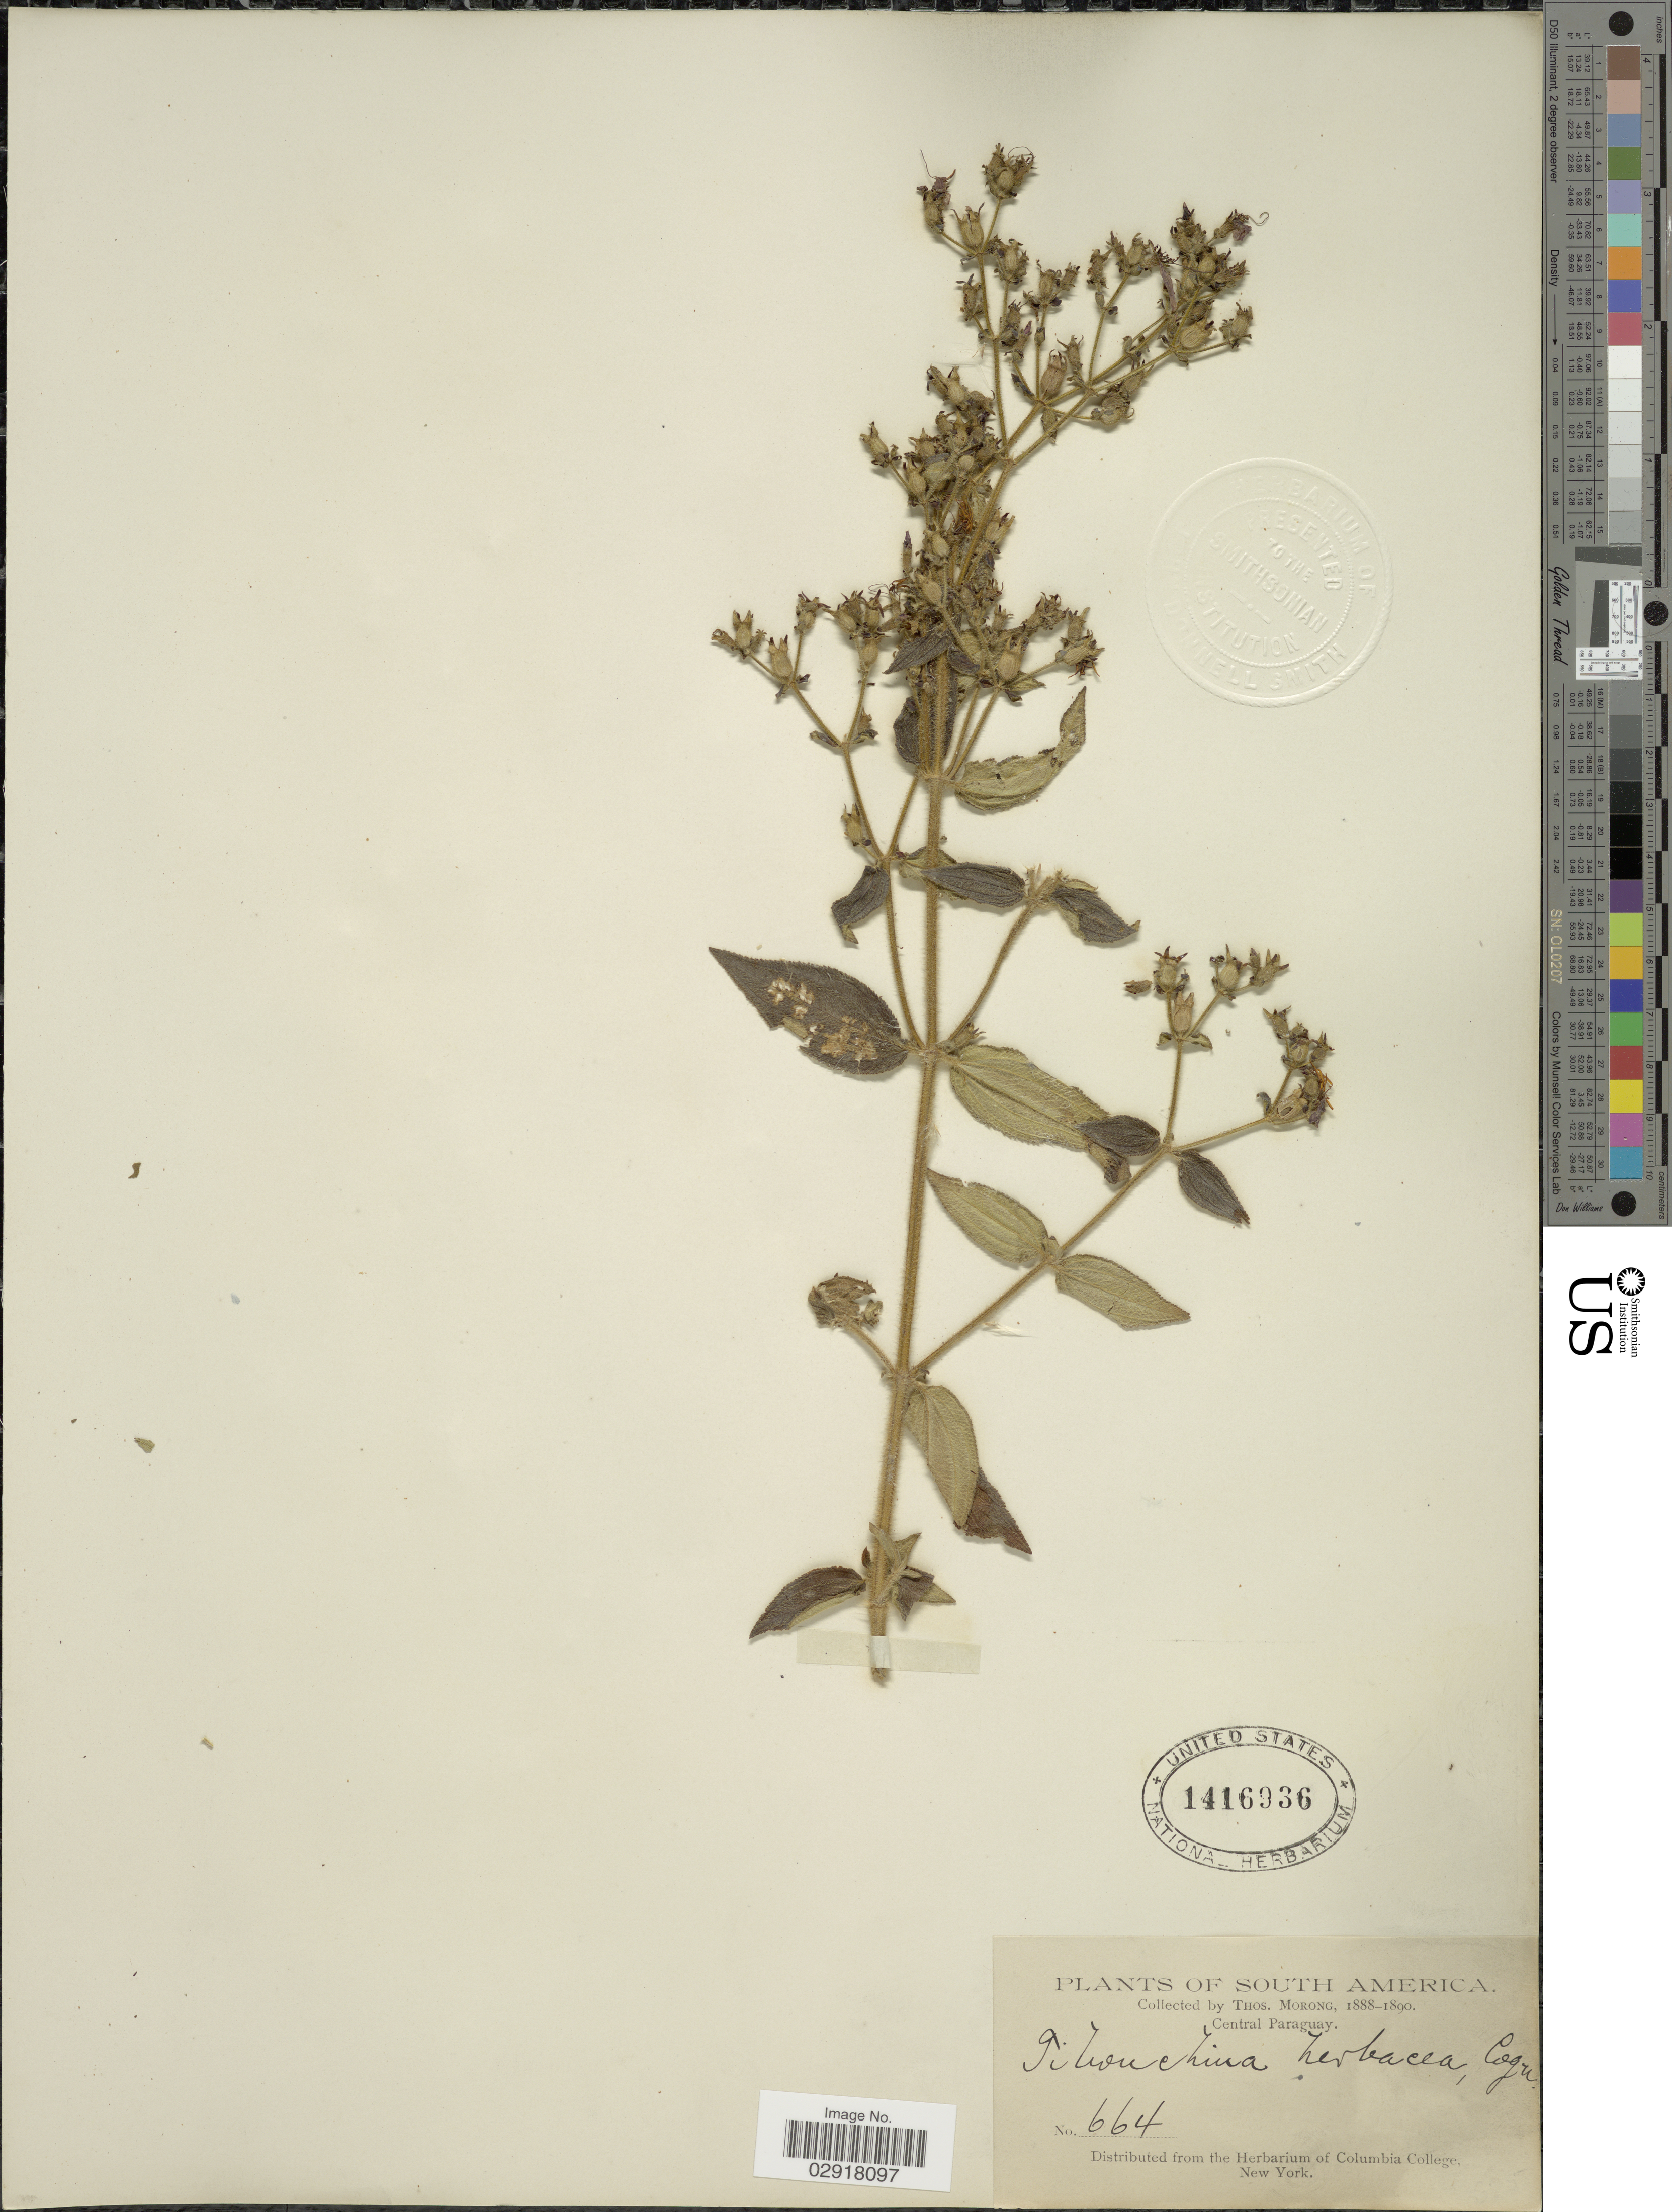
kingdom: Plantae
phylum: Tracheophyta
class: Magnoliopsida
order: Myrtales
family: Melastomataceae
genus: Chaetogastra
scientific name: Chaetogastra herbacea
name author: (DC.) P.J.F. Guim. & Michelang.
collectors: ex herb. T. Morong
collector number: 664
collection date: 1888/1890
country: Paraguay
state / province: Central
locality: Central Paraguay.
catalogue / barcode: US 1416936